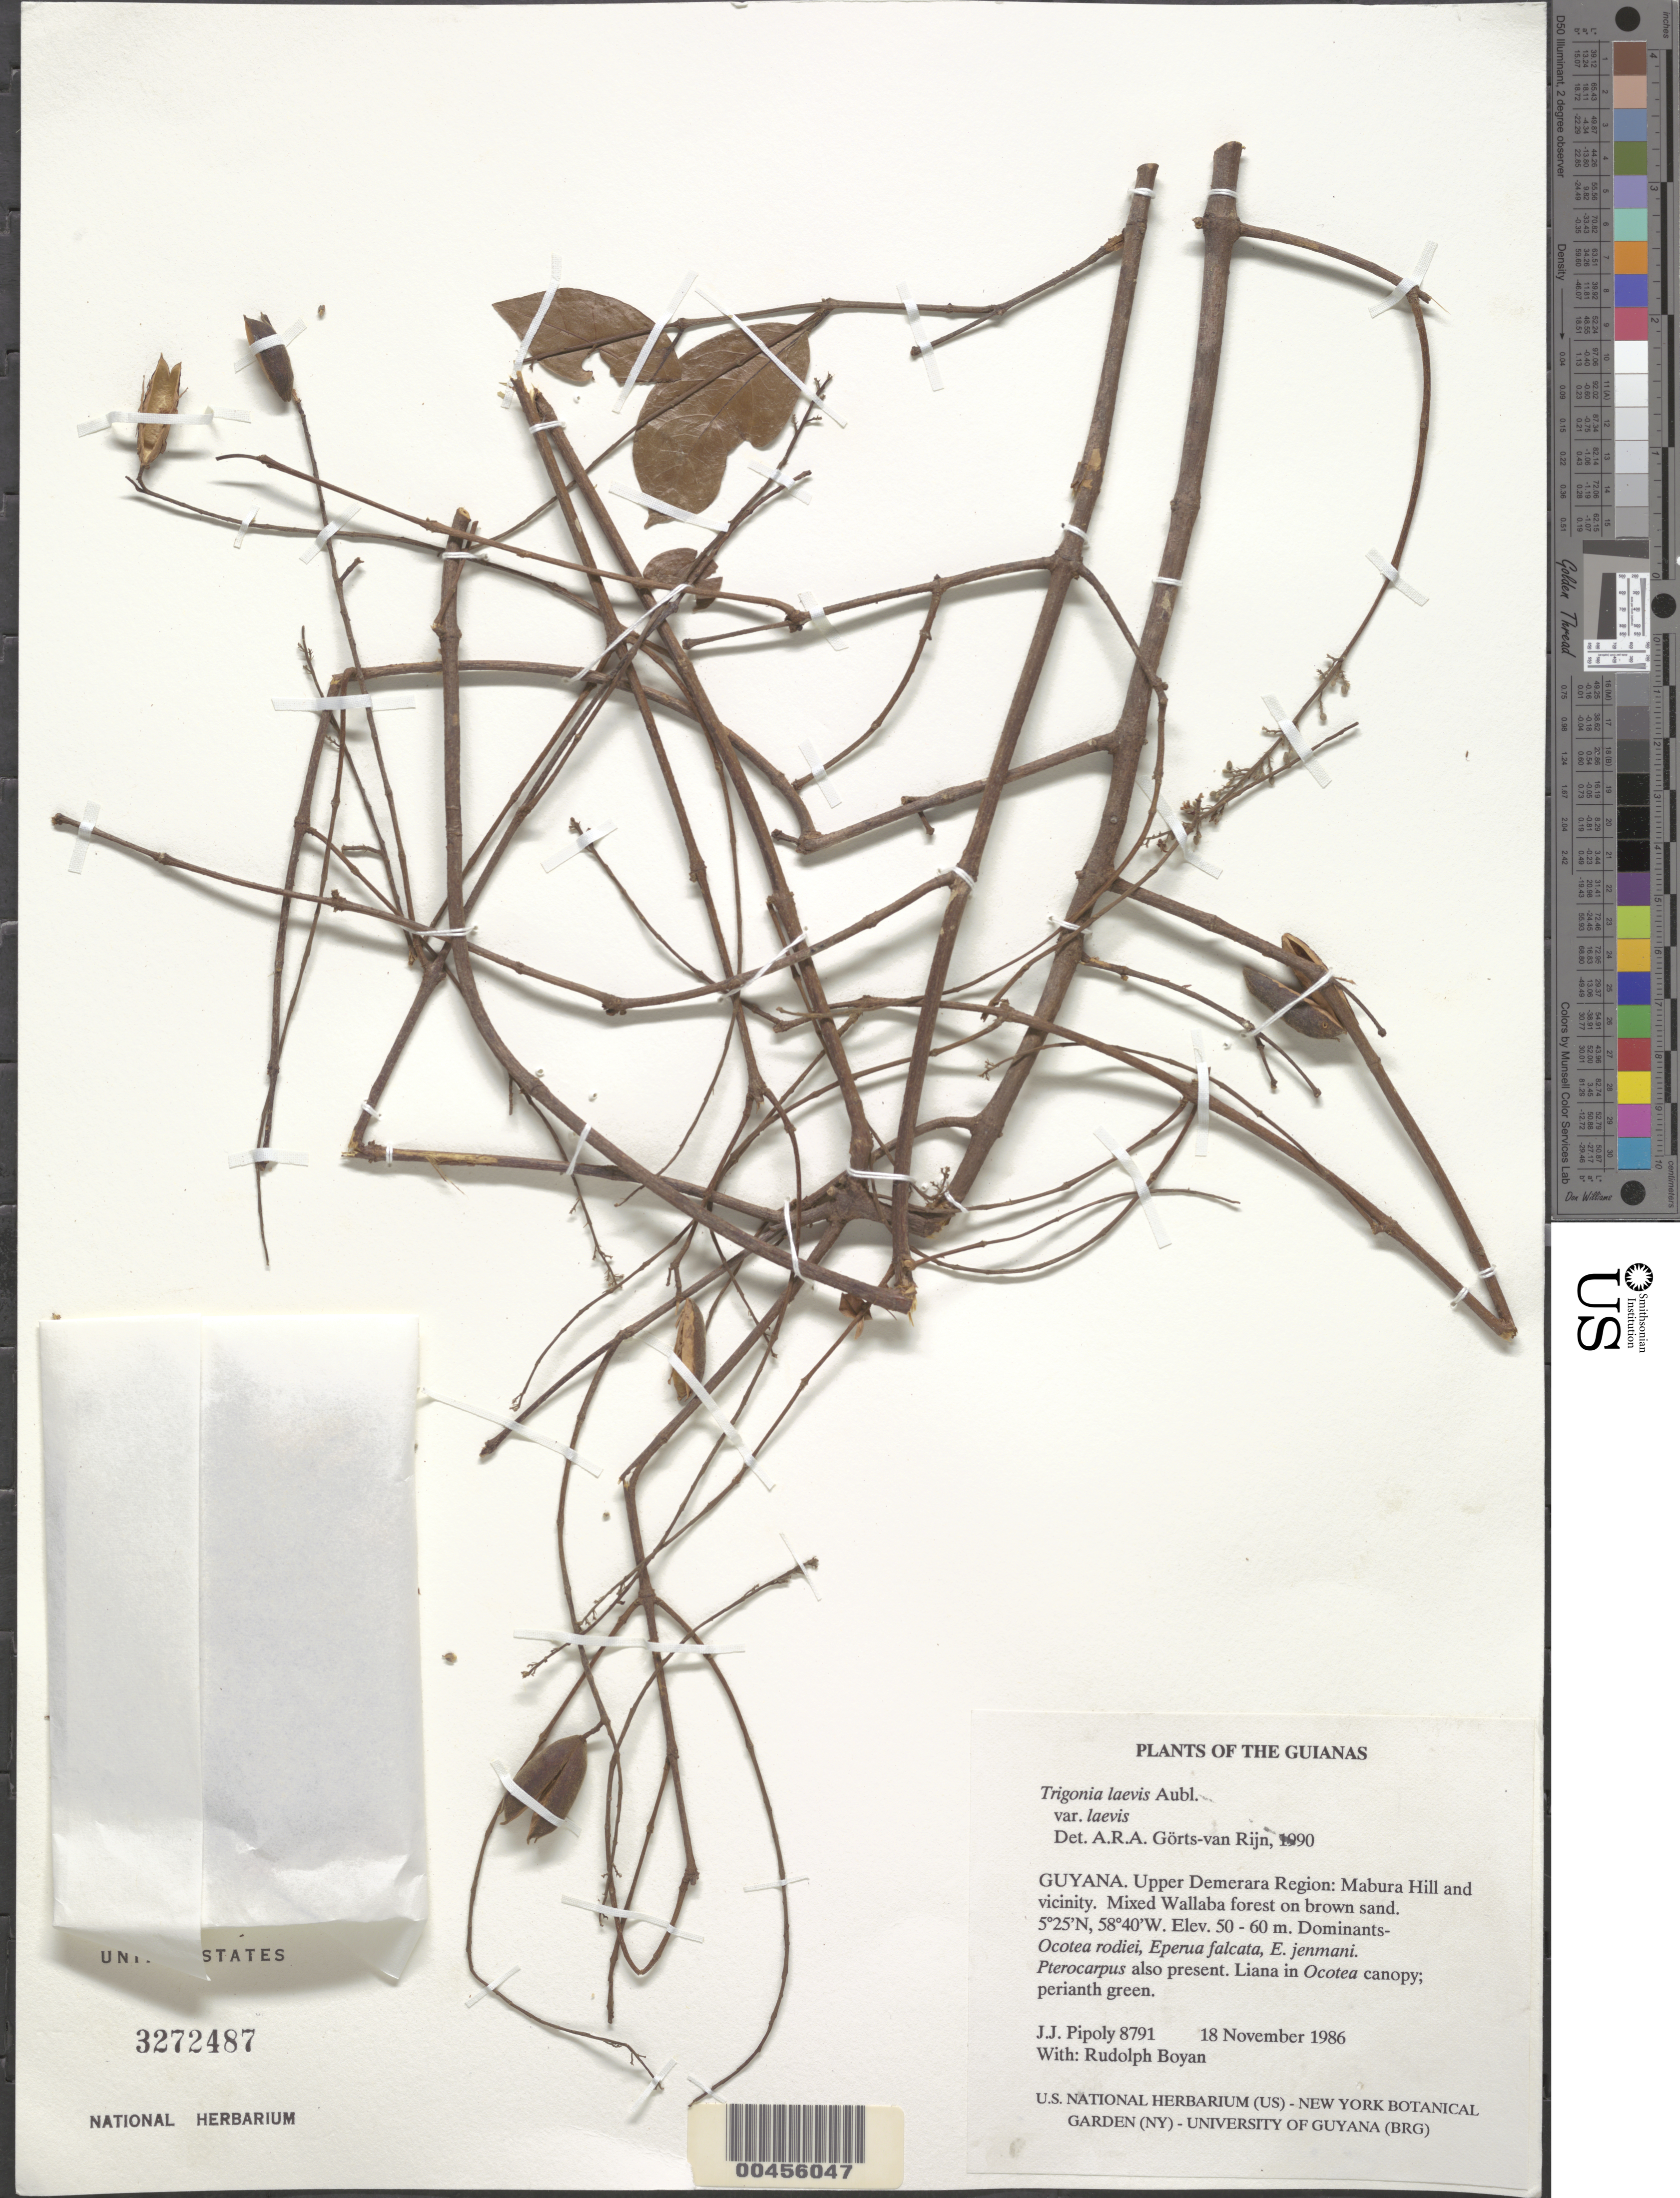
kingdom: Plantae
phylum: Tracheophyta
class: Magnoliopsida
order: Malpighiales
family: Trigoniaceae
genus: Trigonia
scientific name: Trigonia laevis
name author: Aubl.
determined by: Görts-van Rijn, A. R. A.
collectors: J. J. Pipoly & R. Boyan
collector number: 8791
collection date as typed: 18 November 1986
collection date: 1986-11-18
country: Guyana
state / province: U. Demerara-Berbice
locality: Mabura Hill and vicinity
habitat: Mixed Wallaba forest on brown sand. Dominants: Ocotea rodiaei, Eperua falcata, E. jenmanii. Pterocarpus also present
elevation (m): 50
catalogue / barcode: US 3272487